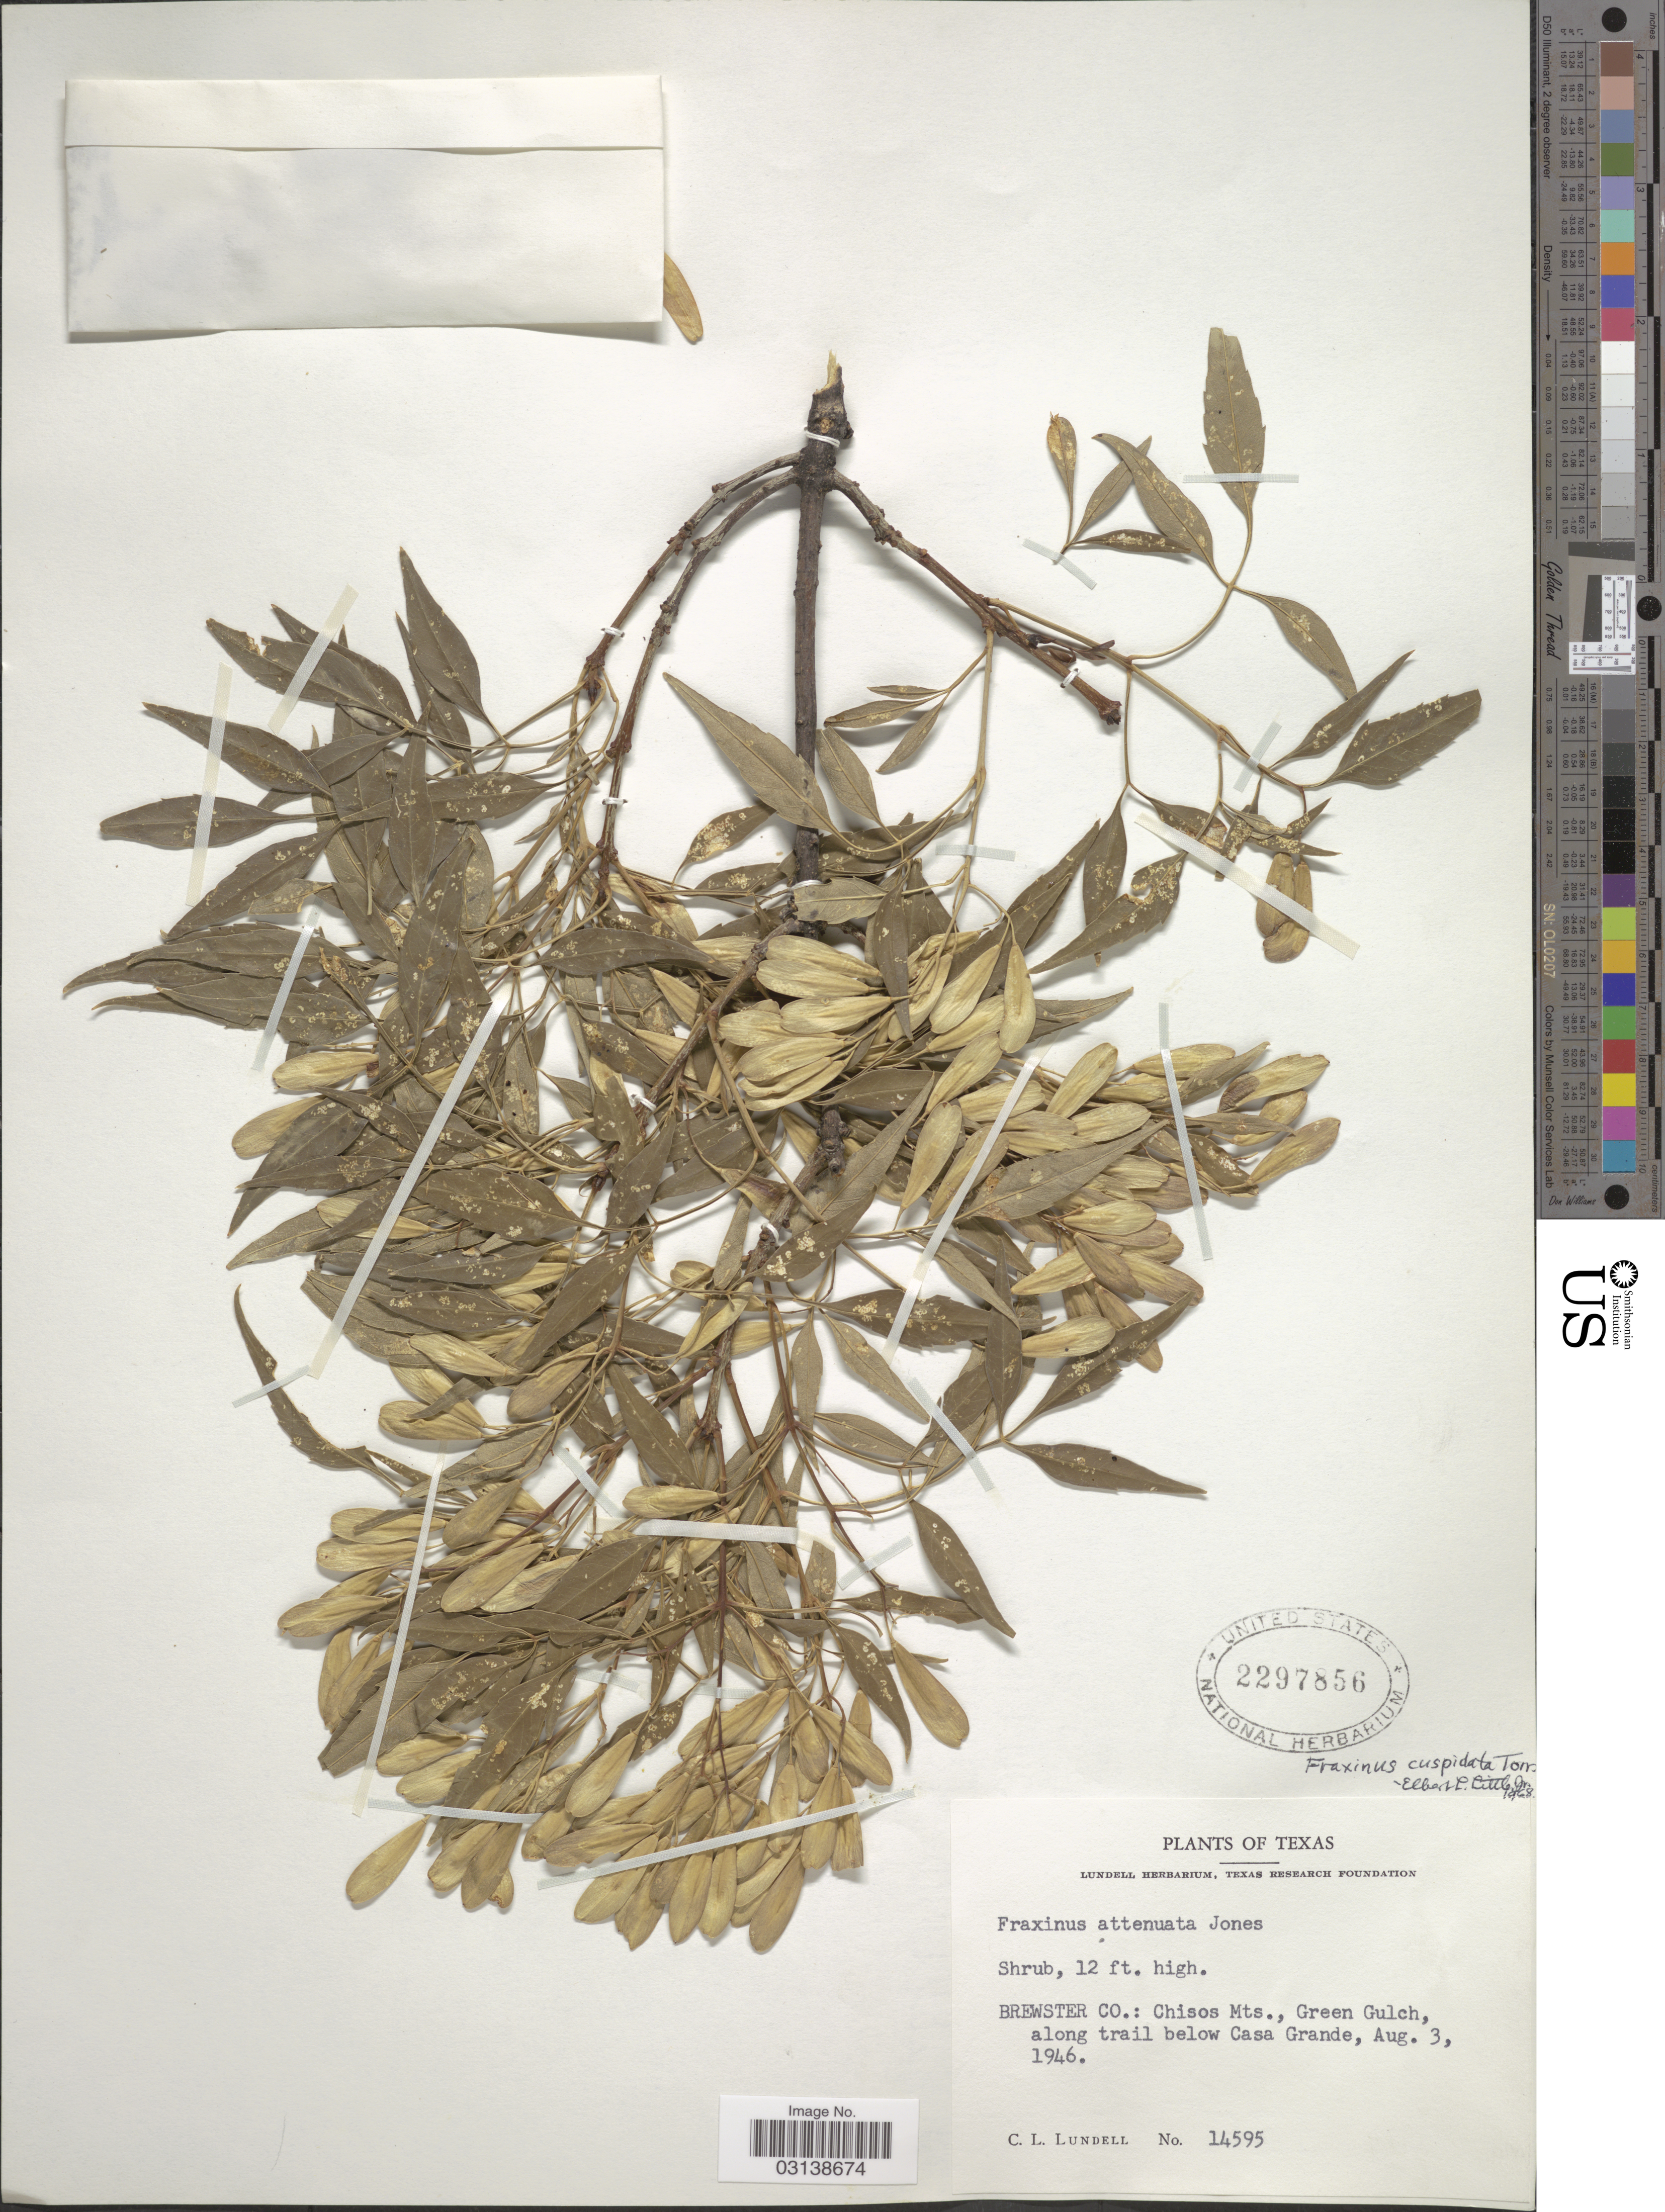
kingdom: Plantae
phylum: Tracheophyta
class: Magnoliopsida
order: Lamiales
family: Oleaceae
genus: Fraxinus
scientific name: Fraxinus cuspidata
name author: Torr.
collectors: C. L. Lundell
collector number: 14595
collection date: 1946-08-03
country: United States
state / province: Texas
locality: Brewster Co.: Chisos Mts., Green Gulch, along trail below Casa Grande.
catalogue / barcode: US 2297856